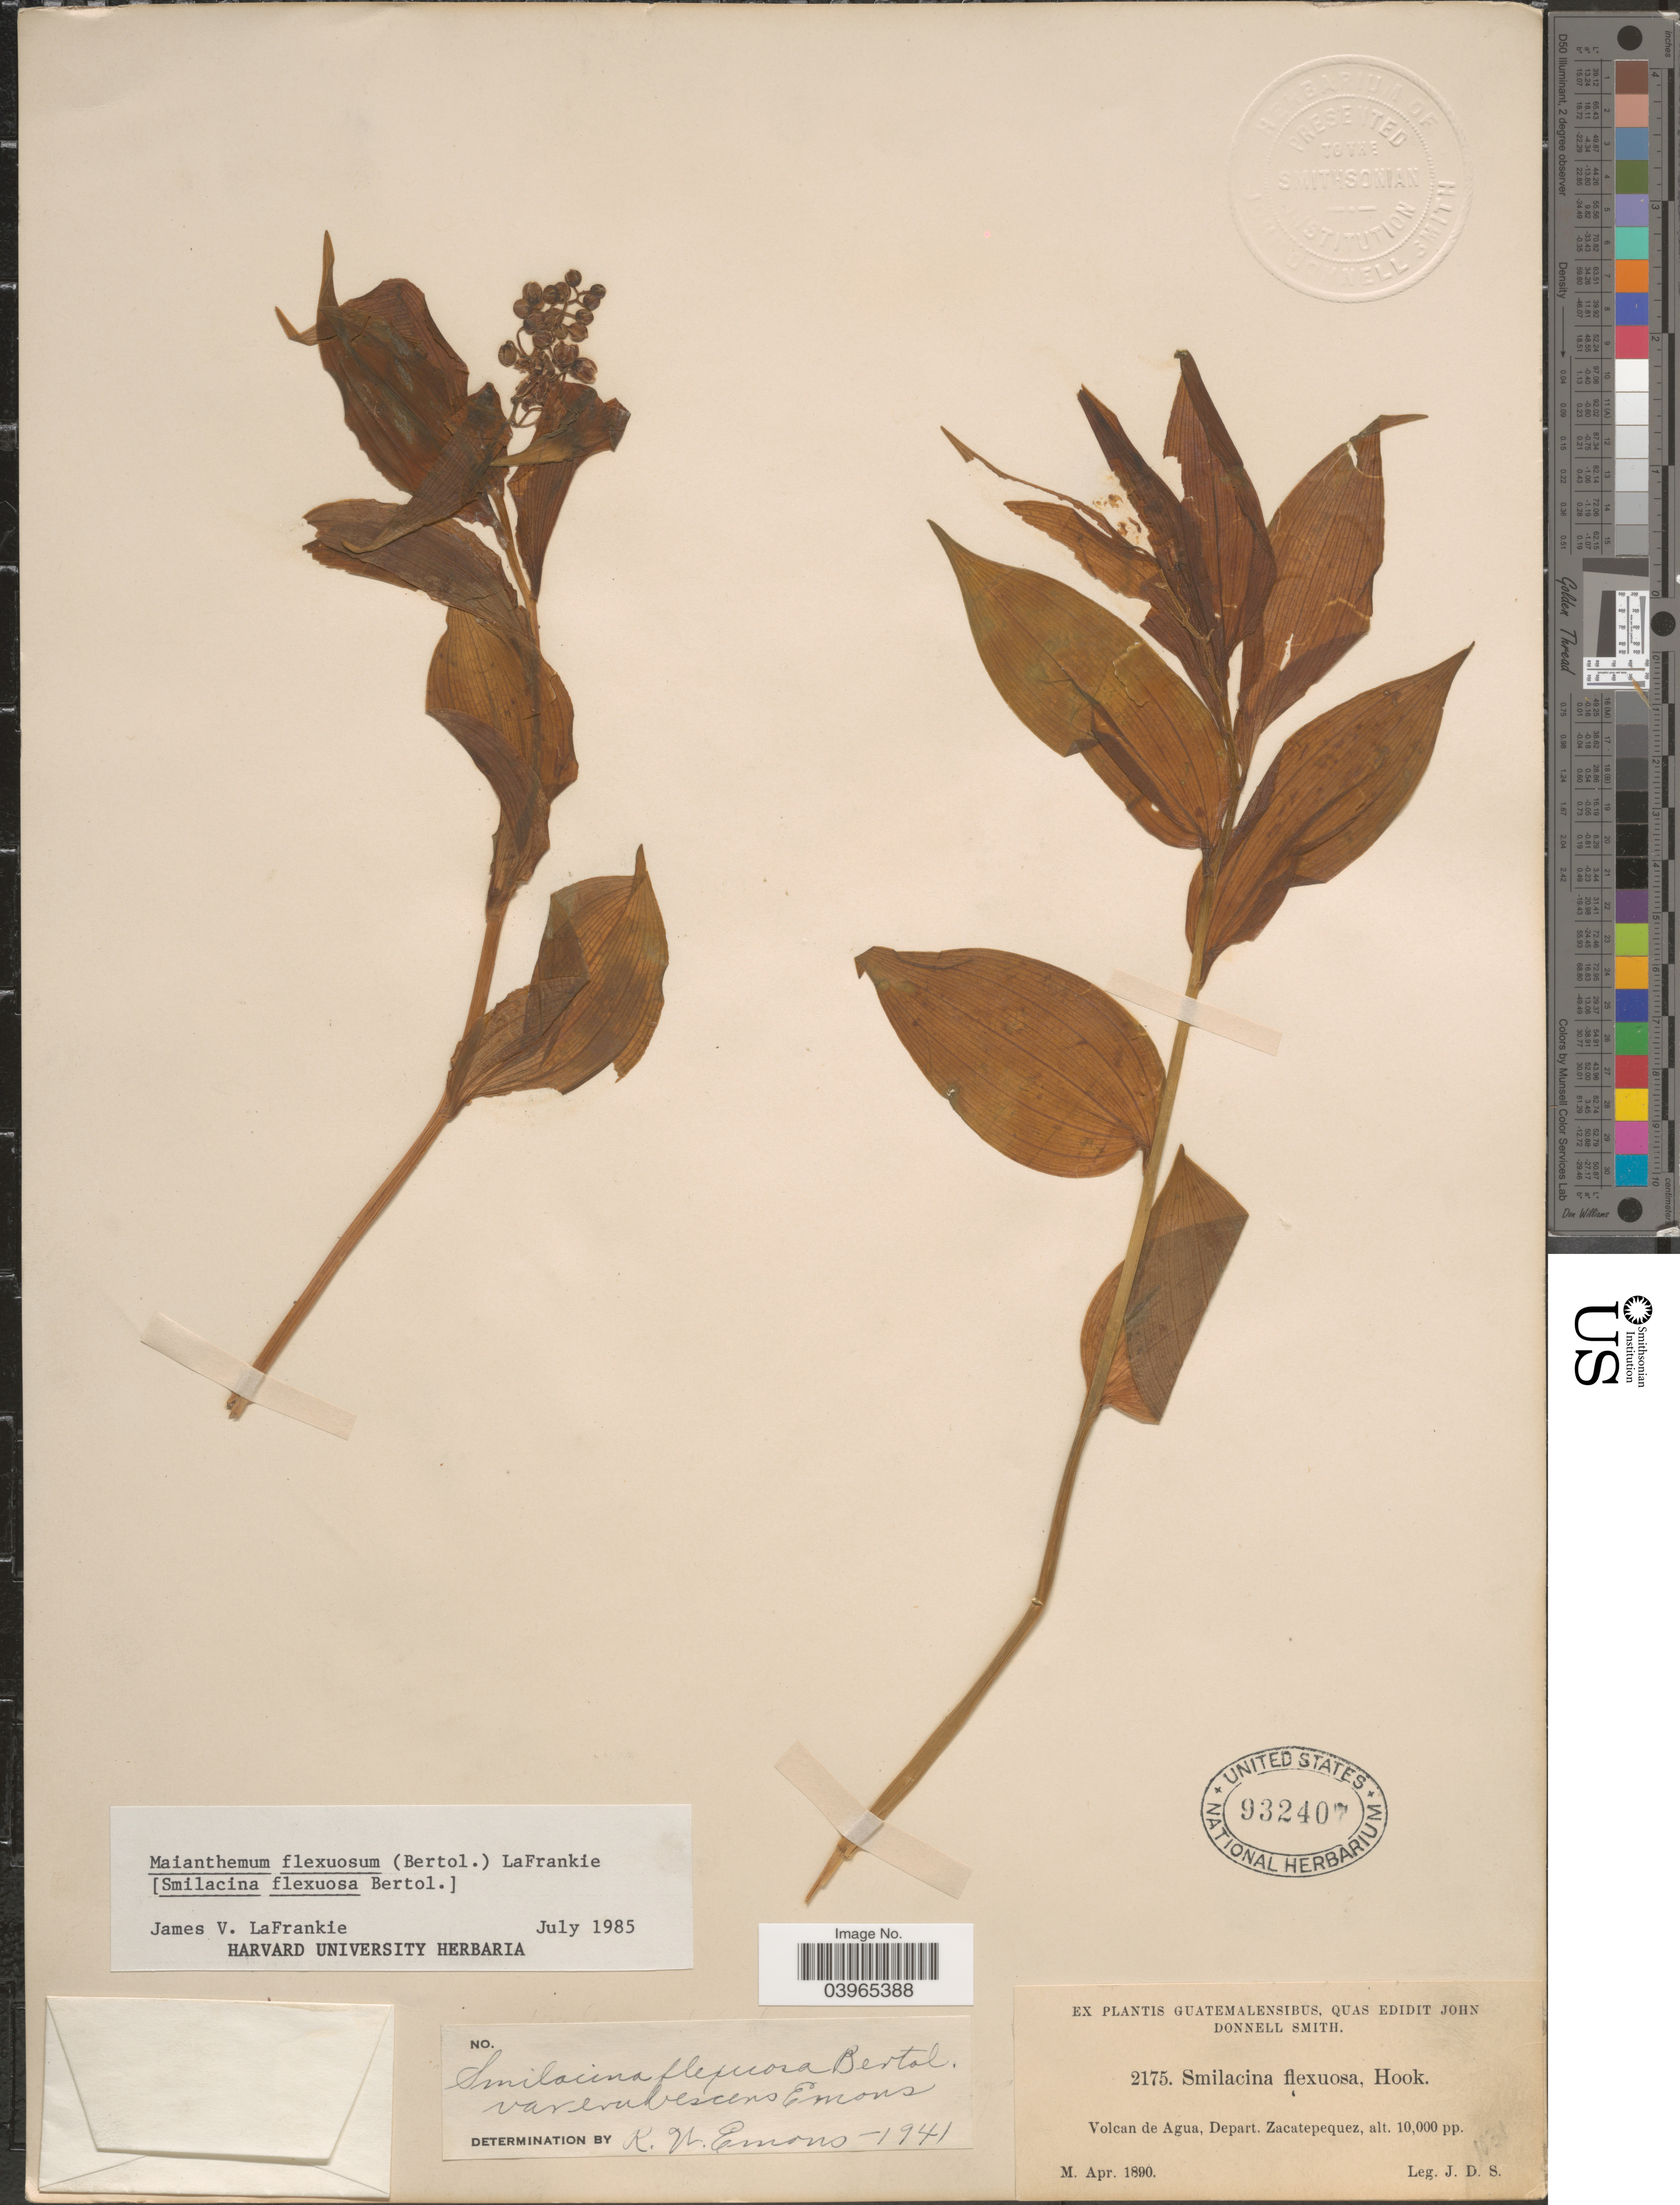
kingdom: Plantae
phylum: Tracheophyta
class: Liliopsida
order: Asparagales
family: Asparagaceae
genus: Maianthemum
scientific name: Maianthemum flexuosum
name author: (Bertol.) LaFrankie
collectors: J. Donnell Smith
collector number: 2175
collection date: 1890-04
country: Guatemala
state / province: Sacatepequez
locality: Volcan de Agua, Depart. Zacatepequez.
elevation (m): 3048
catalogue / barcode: US 932407